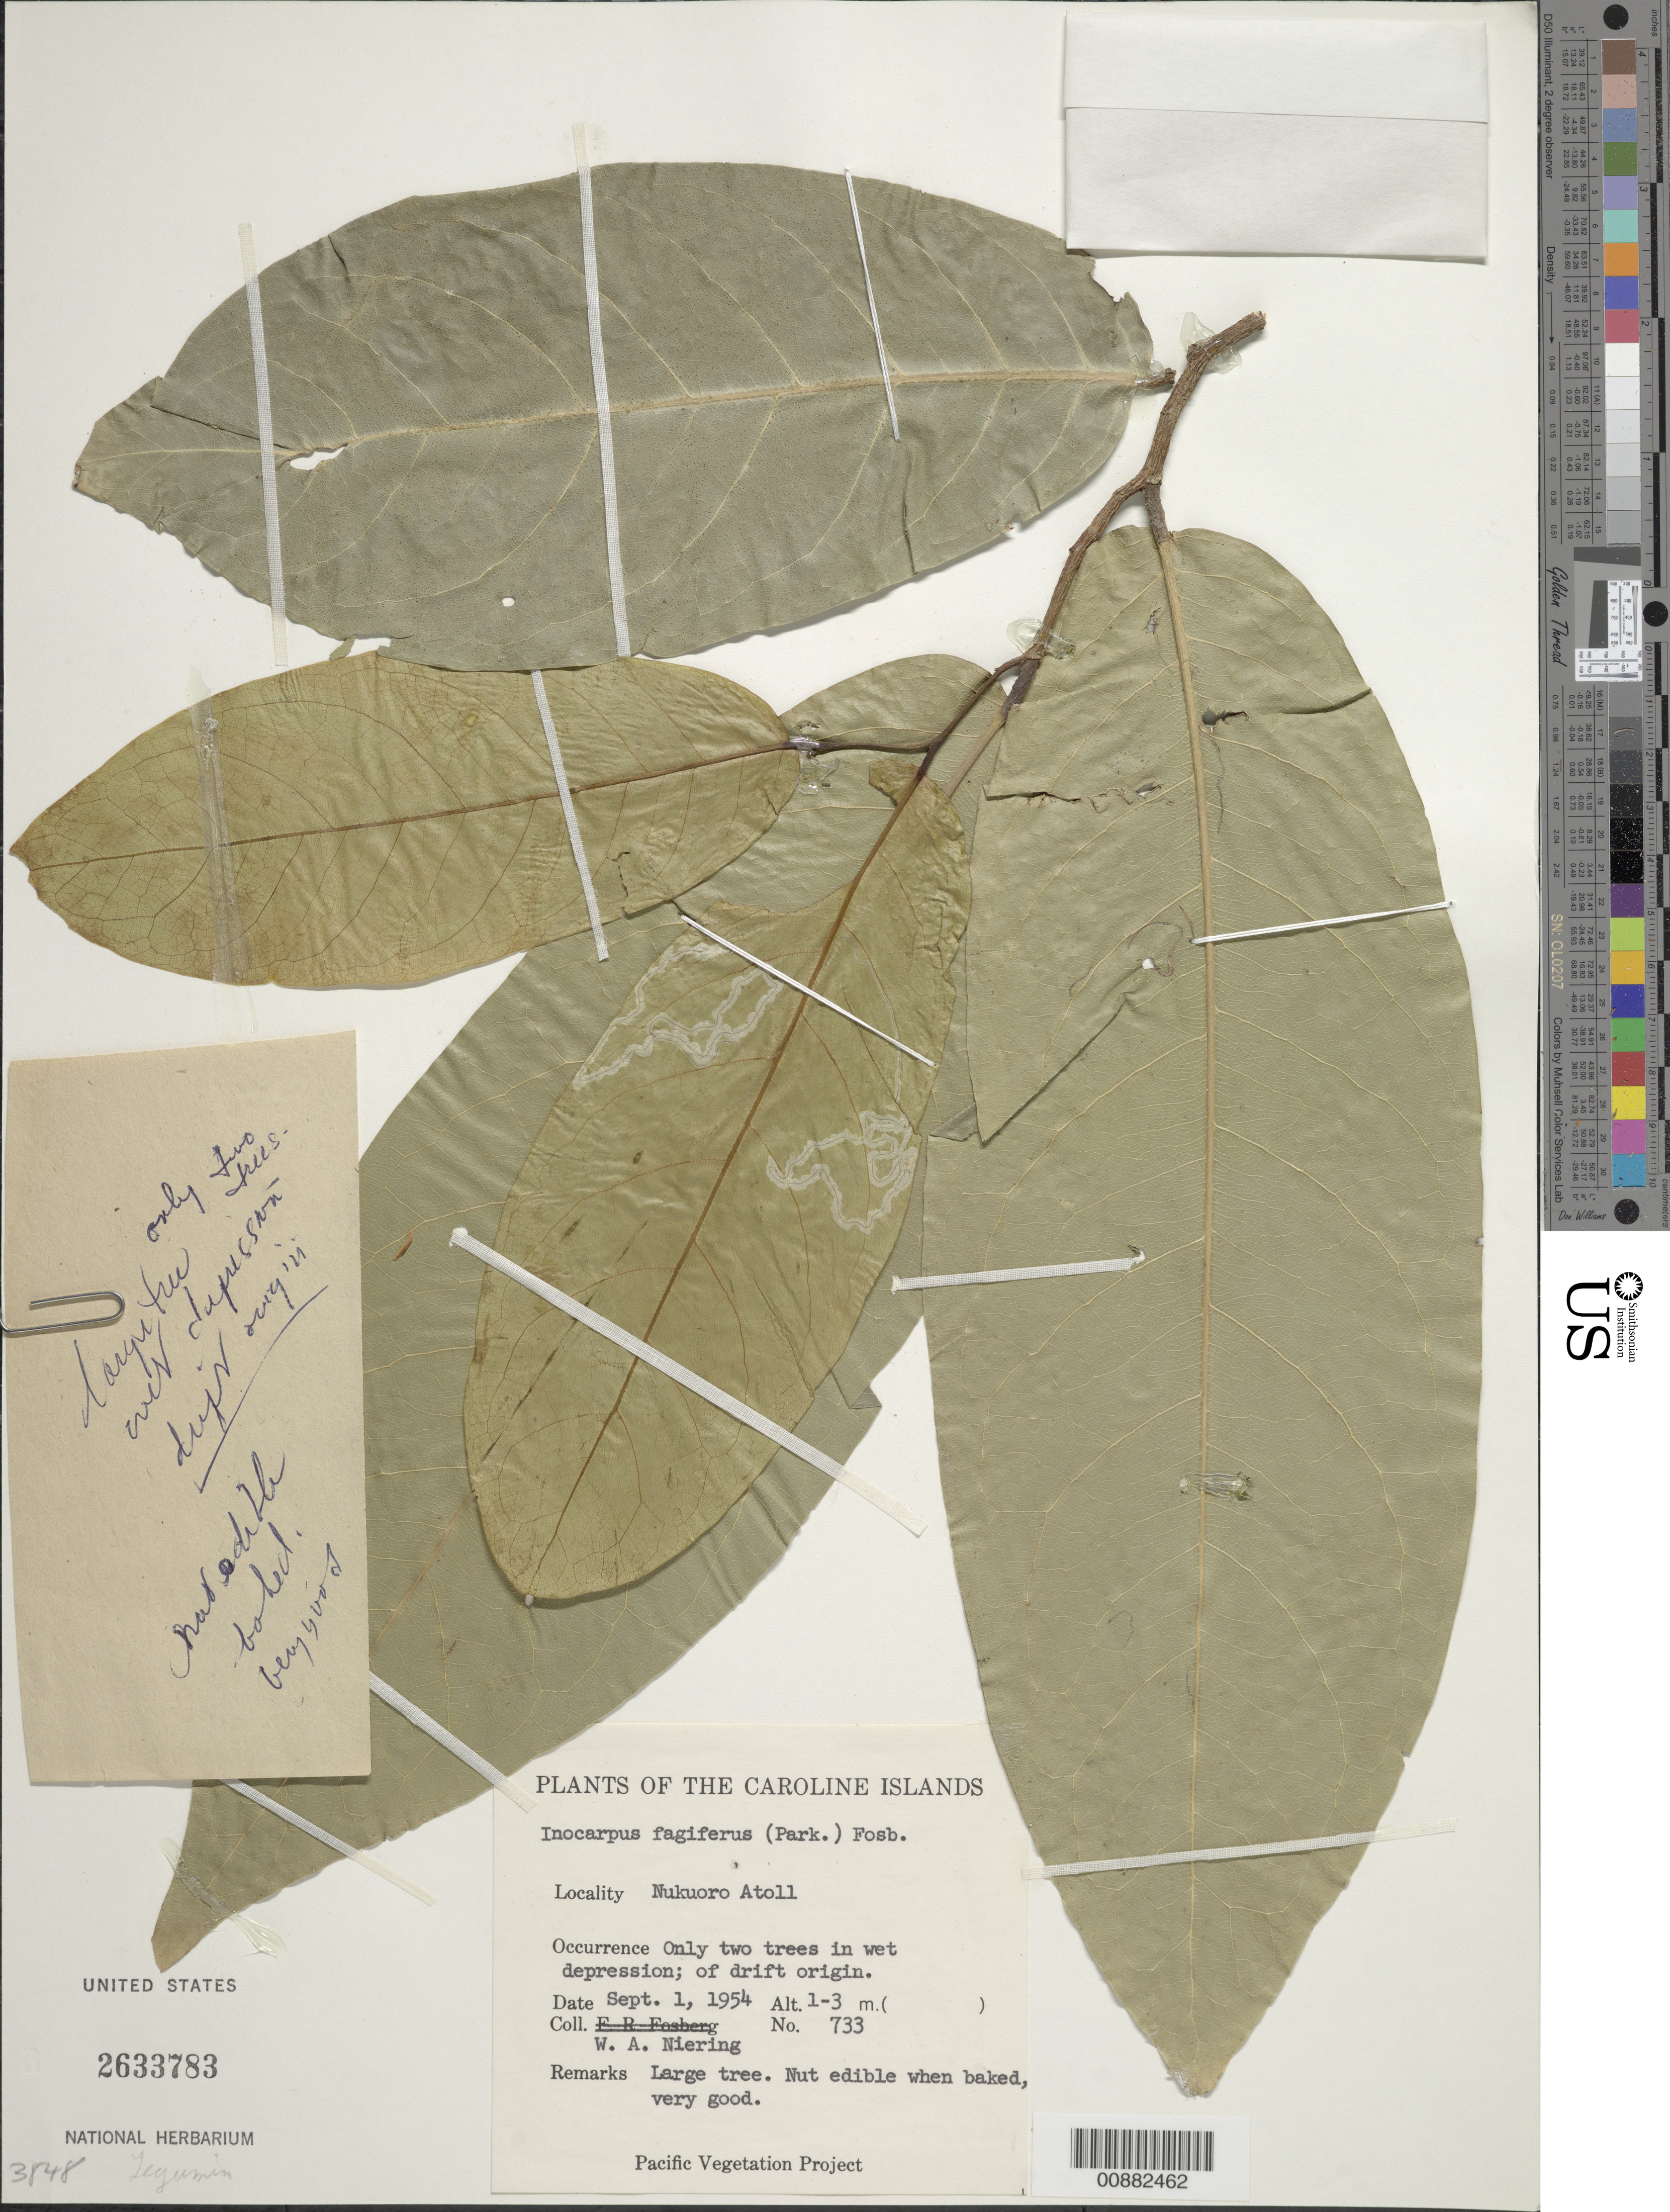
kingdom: Plantae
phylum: Tracheophyta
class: Magnoliopsida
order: Fabales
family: Fabaceae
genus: Inocarpus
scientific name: Inocarpus fagifer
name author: (Parkinson) Fosberg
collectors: W. Niering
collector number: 733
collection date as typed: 01 Sep 1954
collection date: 1954-09-01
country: Micronesia, Federated States of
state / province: Pohnpei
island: Nukuoro Atoll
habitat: Only two trees in wet depression; of drift origin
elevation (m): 1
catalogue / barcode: US 2633783